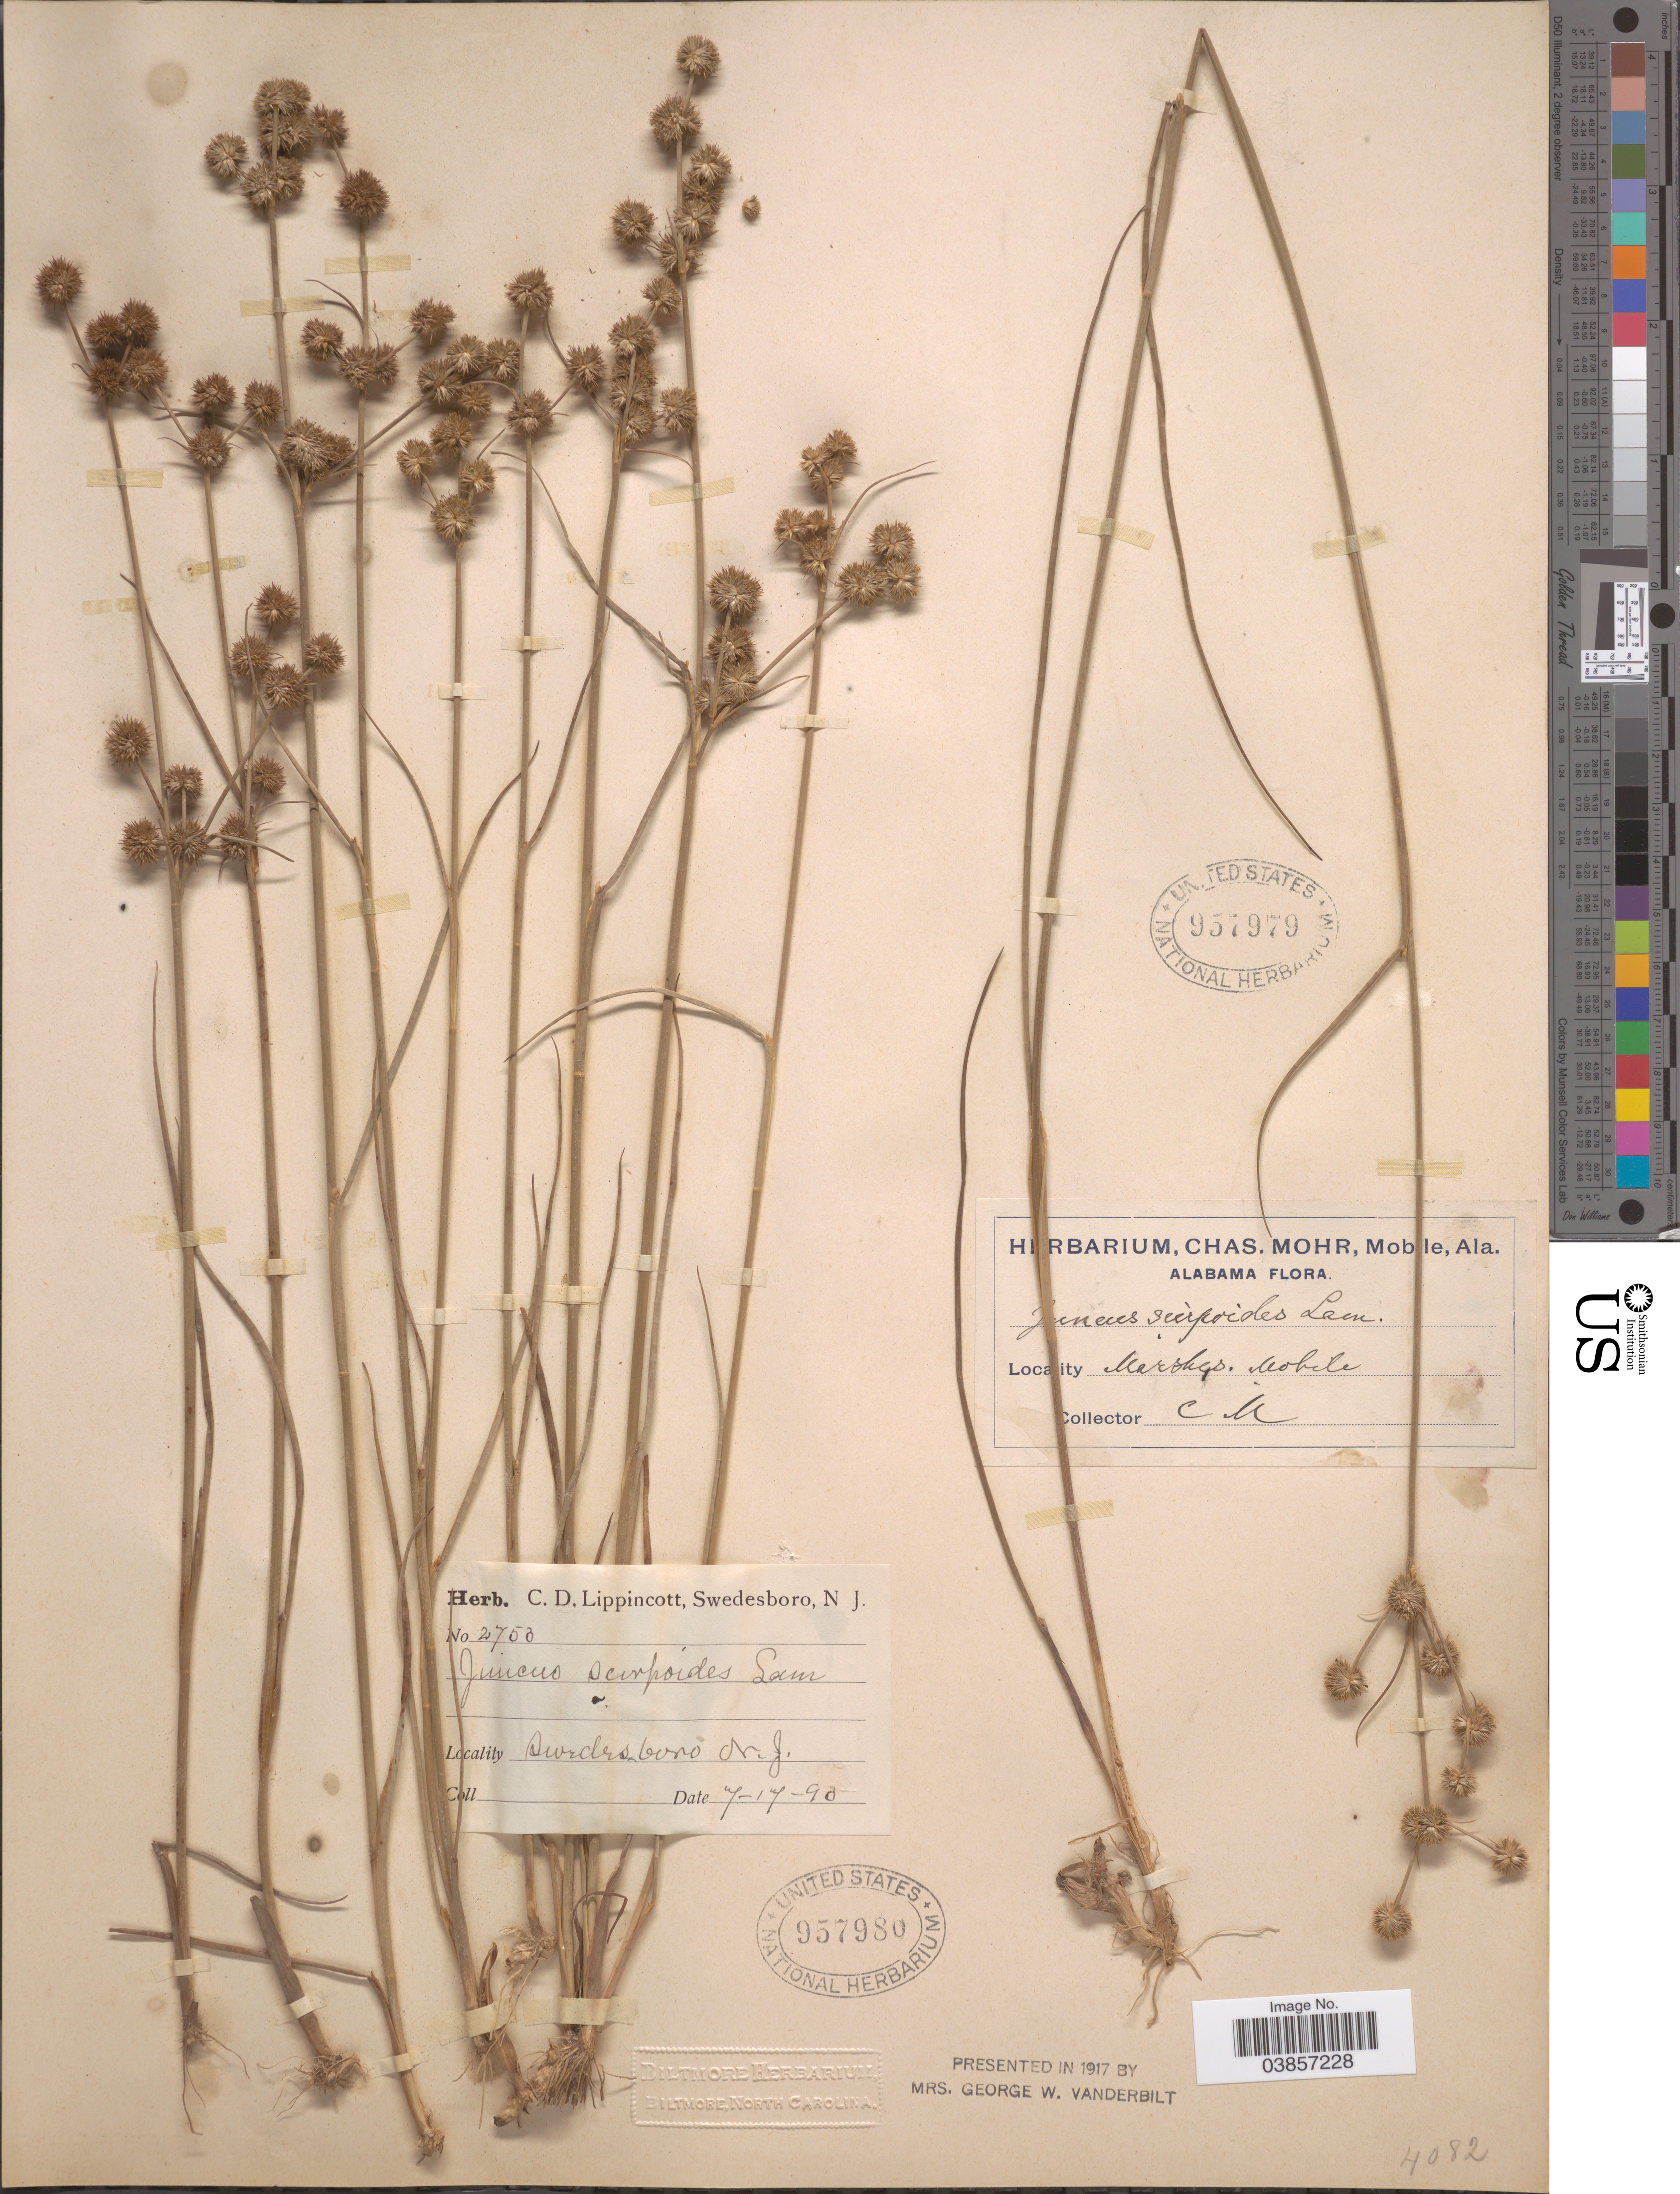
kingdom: Plantae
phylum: Tracheophyta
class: Liliopsida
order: Poales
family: Juncaceae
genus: Juncus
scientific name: Juncus scirpoides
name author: Lam.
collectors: ex herb. C. D. Lippincott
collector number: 2753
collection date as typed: Transcribed d/m/y: 17/7/90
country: United States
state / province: New Jersey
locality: Swedesboro.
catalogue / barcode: US 957980-2